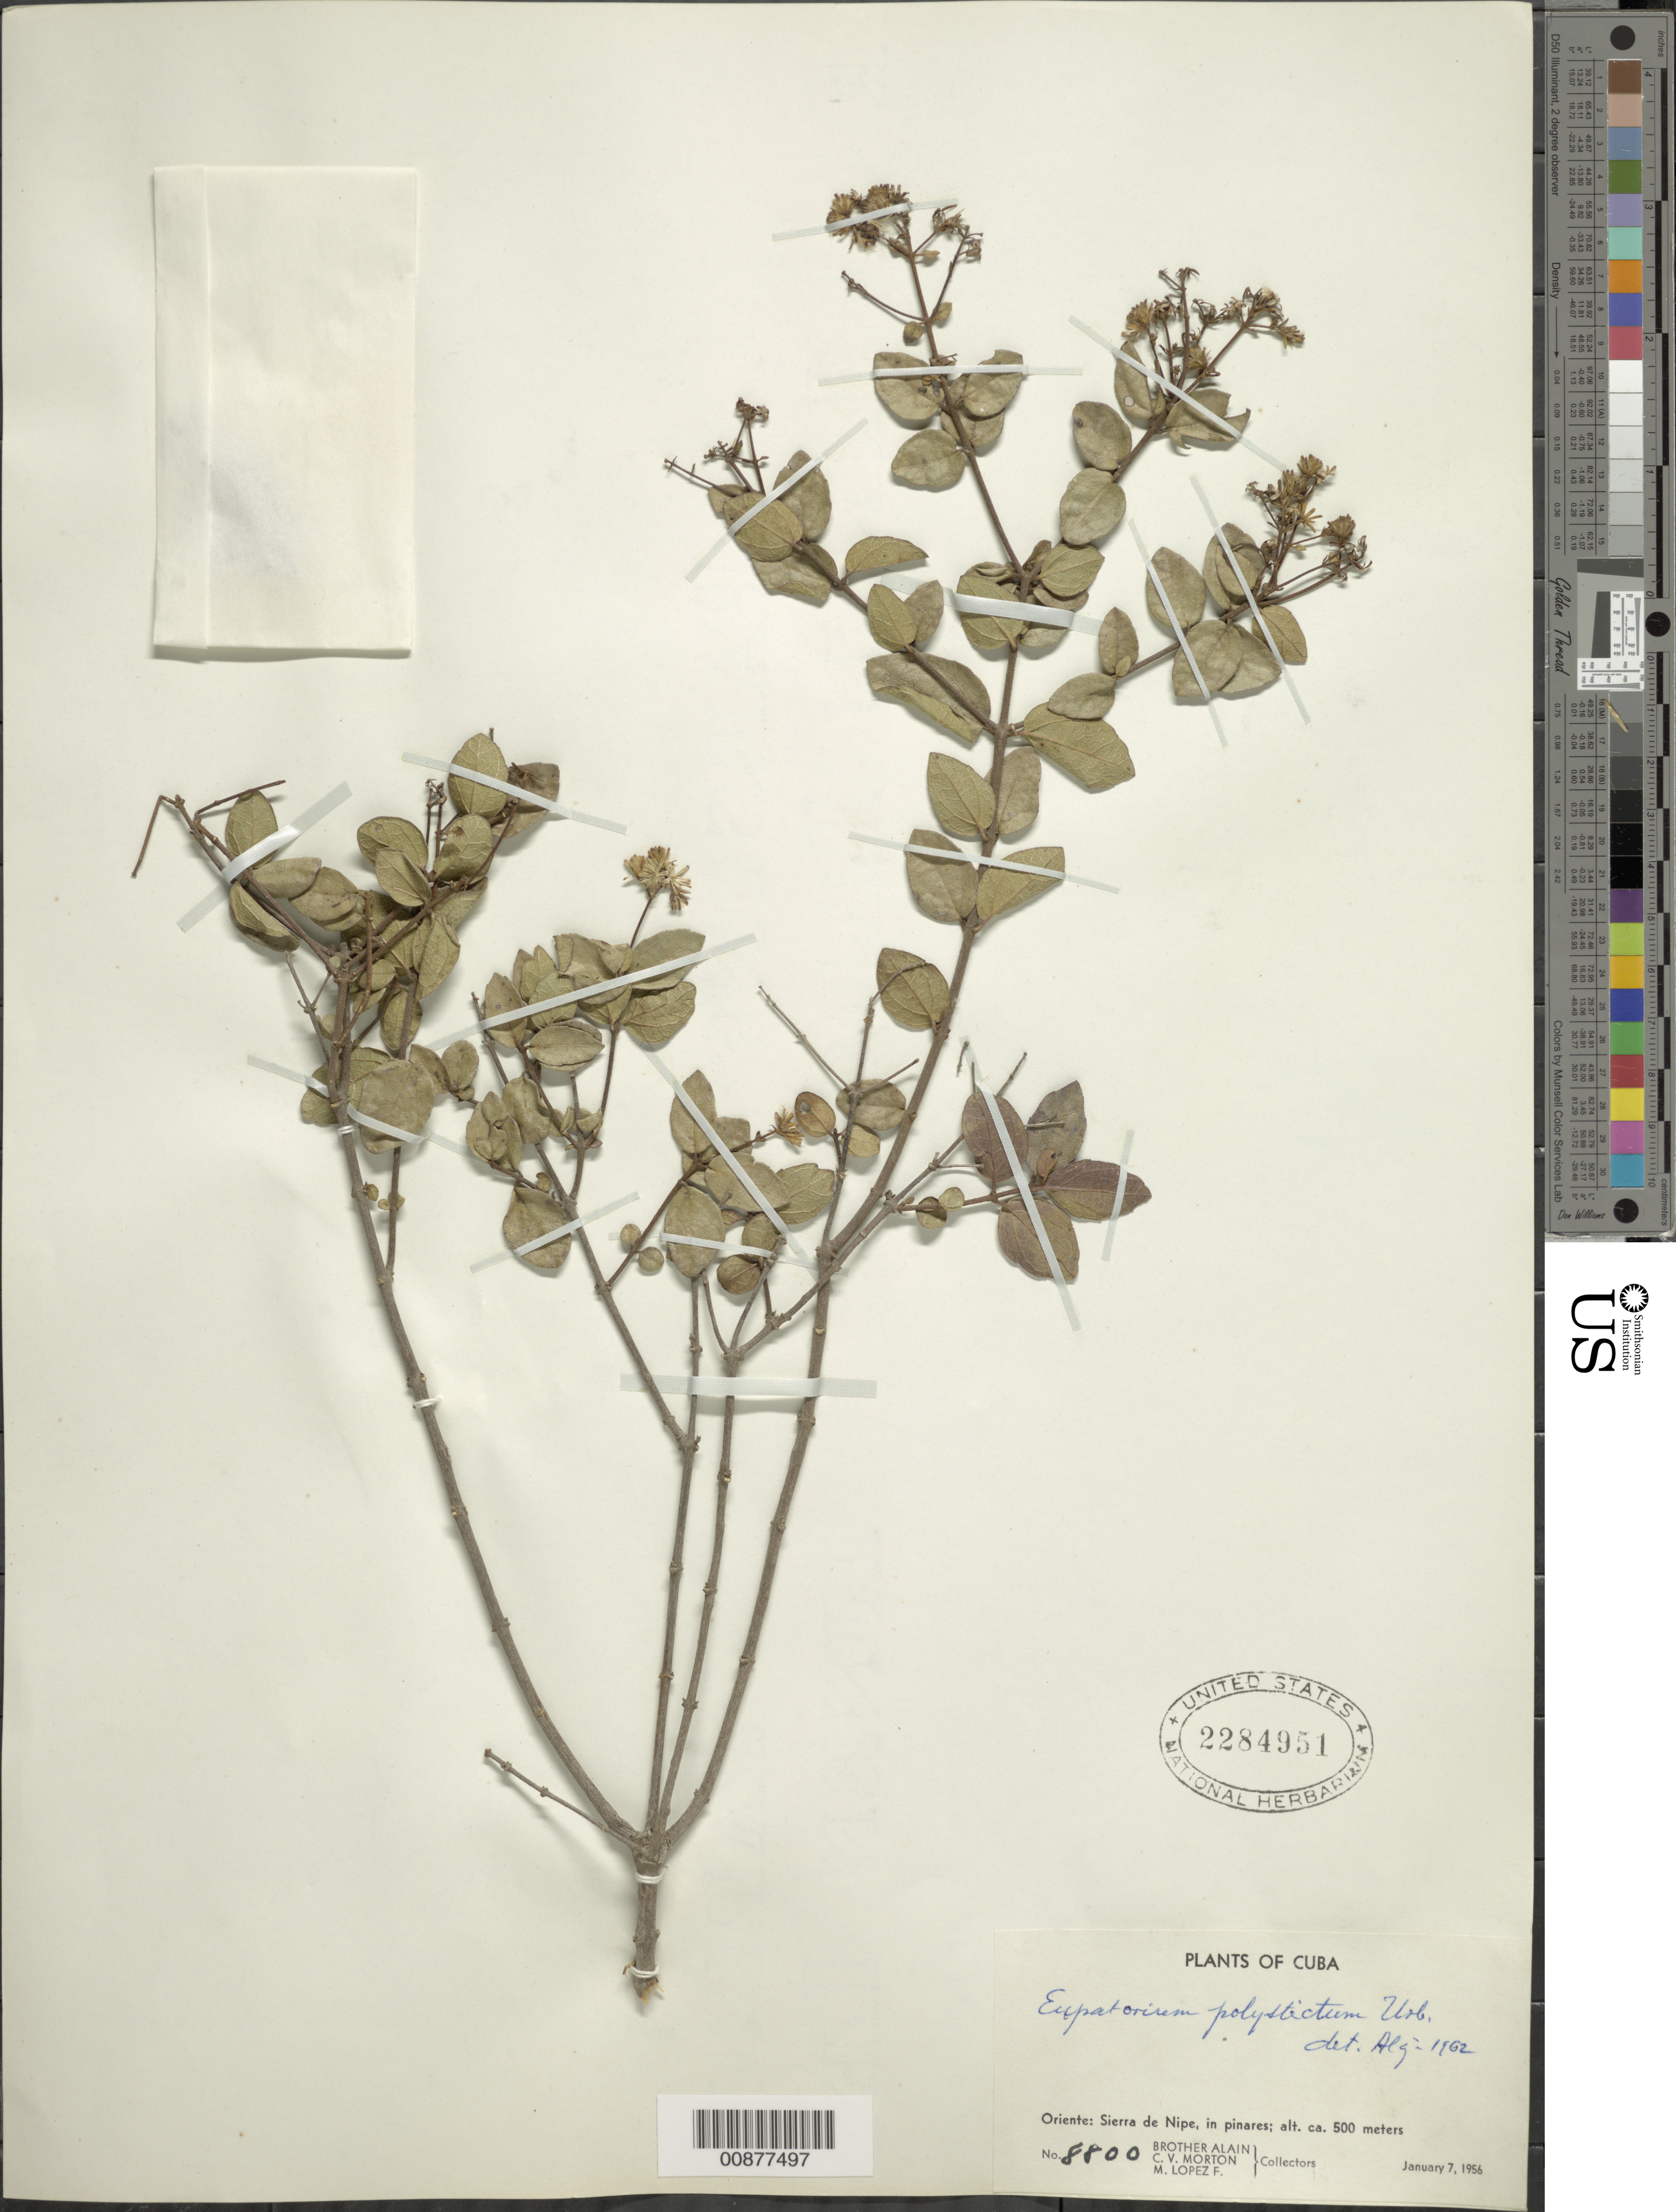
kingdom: Plantae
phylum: Tracheophyta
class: Magnoliopsida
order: Asterales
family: Asteraceae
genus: Koanophyllon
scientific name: Koanophyllon polystictum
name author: (Urb.) R.M. King & H. Rob.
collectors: A. H. Liogier, C. V. Morton & M. Lopéz-F.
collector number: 8800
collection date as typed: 07 Jan 1956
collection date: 1956-01-07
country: Cuba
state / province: Oriente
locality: Sierra de Nipe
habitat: In pinares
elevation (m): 500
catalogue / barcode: US 2284951